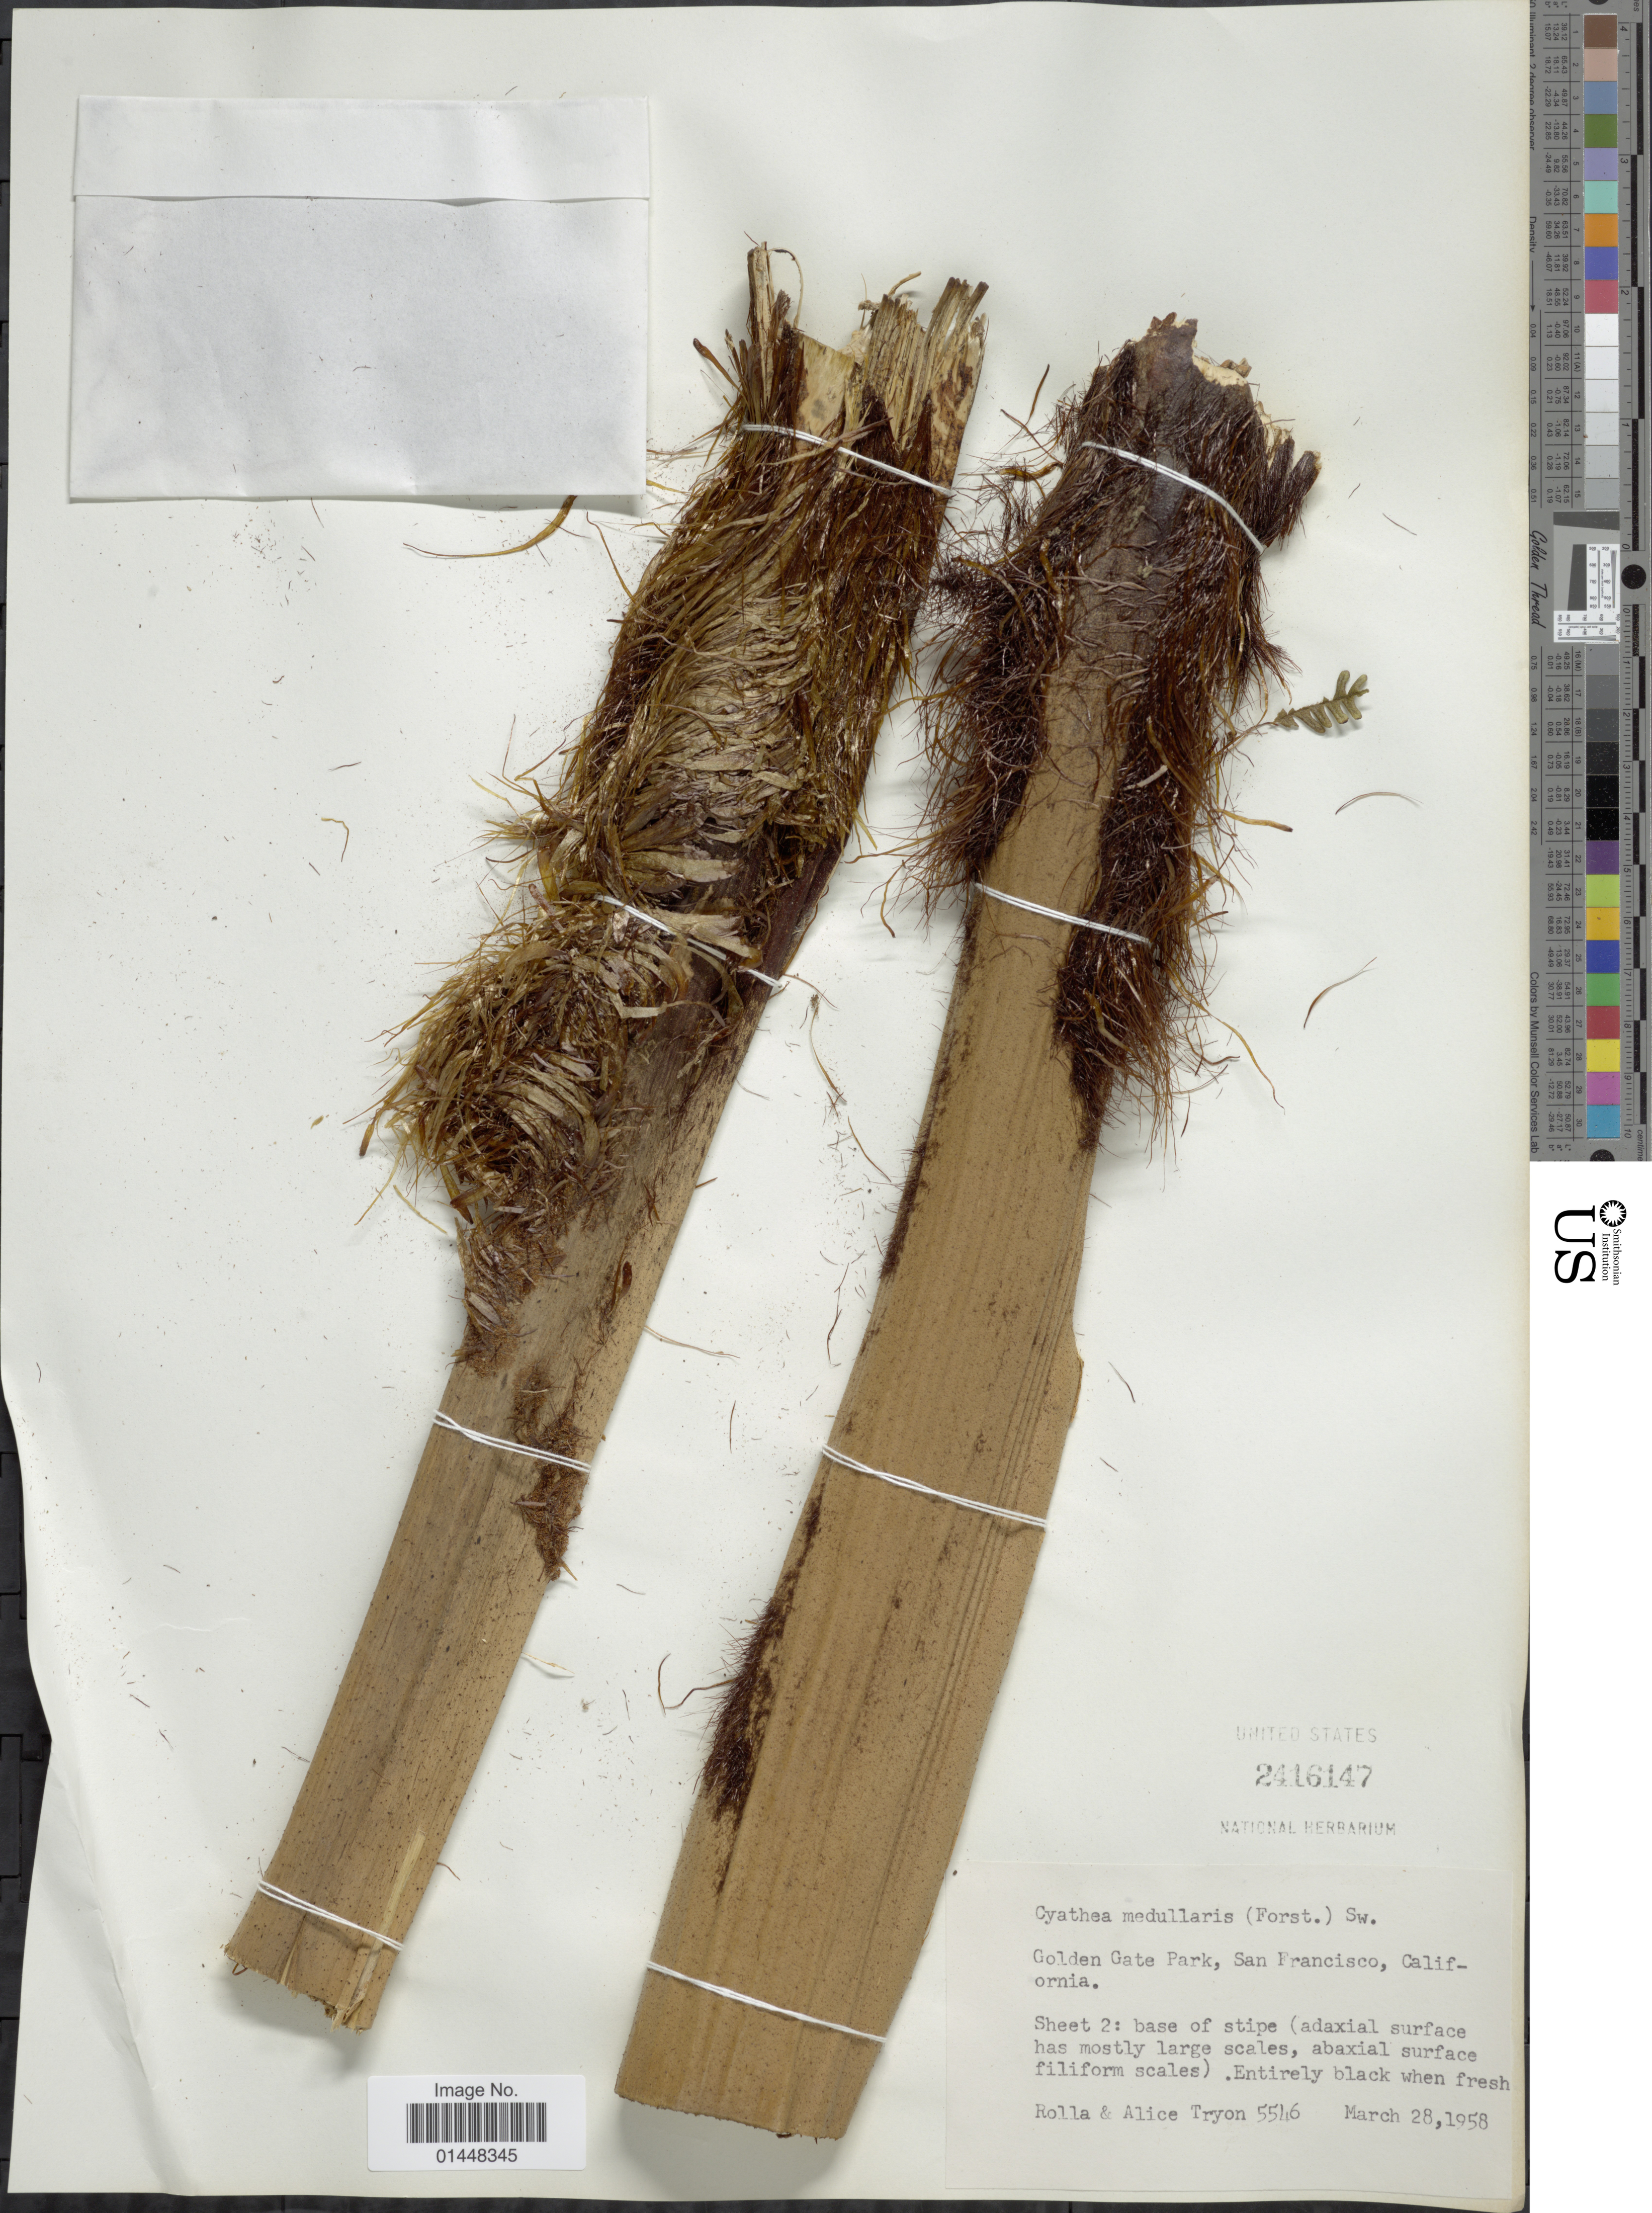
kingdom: Plantae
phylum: Tracheophyta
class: Polypodiopsida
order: Cyatheales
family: Cyatheaceae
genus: Cyathea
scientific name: Cyathea medullaris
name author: (G. Forst.) Sw.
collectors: R. M. Tryon & A. F. Tryon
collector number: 5546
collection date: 1958-03-28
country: United States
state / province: California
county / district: San Francisco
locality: Golden Gate Park, San Francisco , California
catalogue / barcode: US 2416147